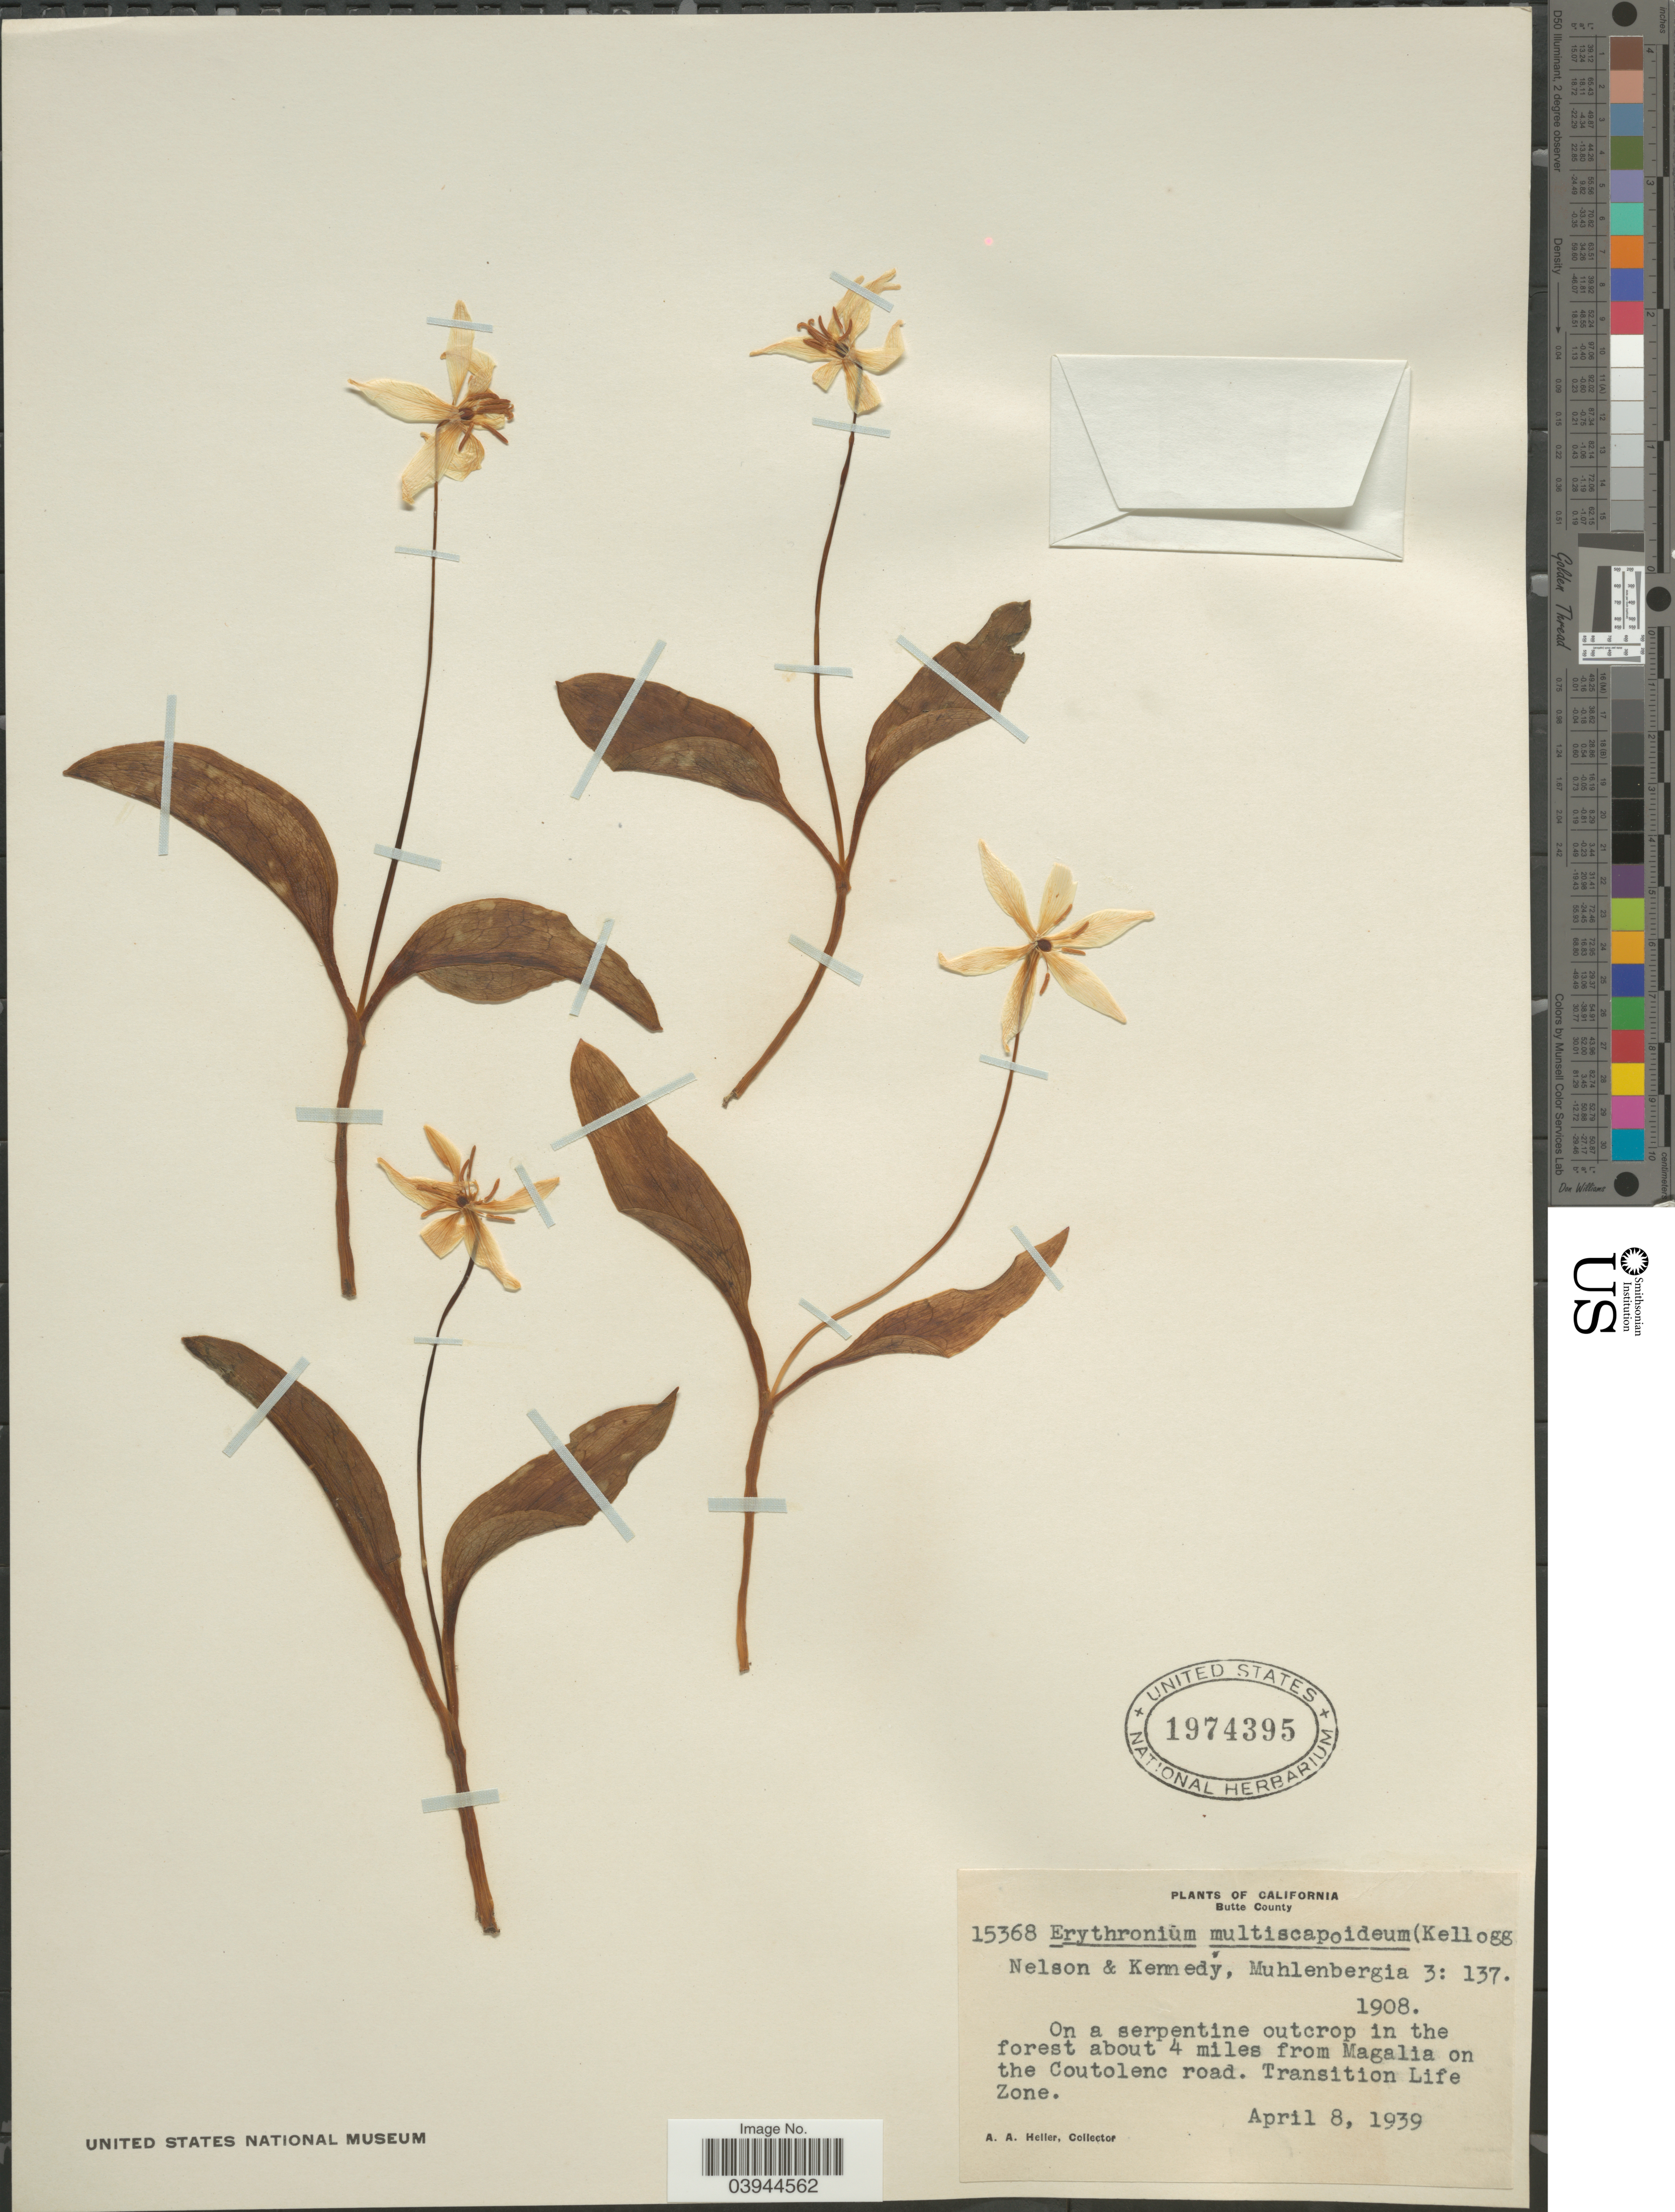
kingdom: Plantae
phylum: Tracheophyta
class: Liliopsida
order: Liliales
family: Liliaceae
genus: Erythronium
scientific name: Erythronium multiscapoideum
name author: (Kellogg) A. Nelson & P.B. Kenn.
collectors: A. A. Heller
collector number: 15368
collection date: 1939-04-08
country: United States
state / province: California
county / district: Butte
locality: Butte County. On a serpentine outcrop in the forest about 4 miles from Magallia on the Coutolenc road. Transition Life Zone.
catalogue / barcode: US 1974395